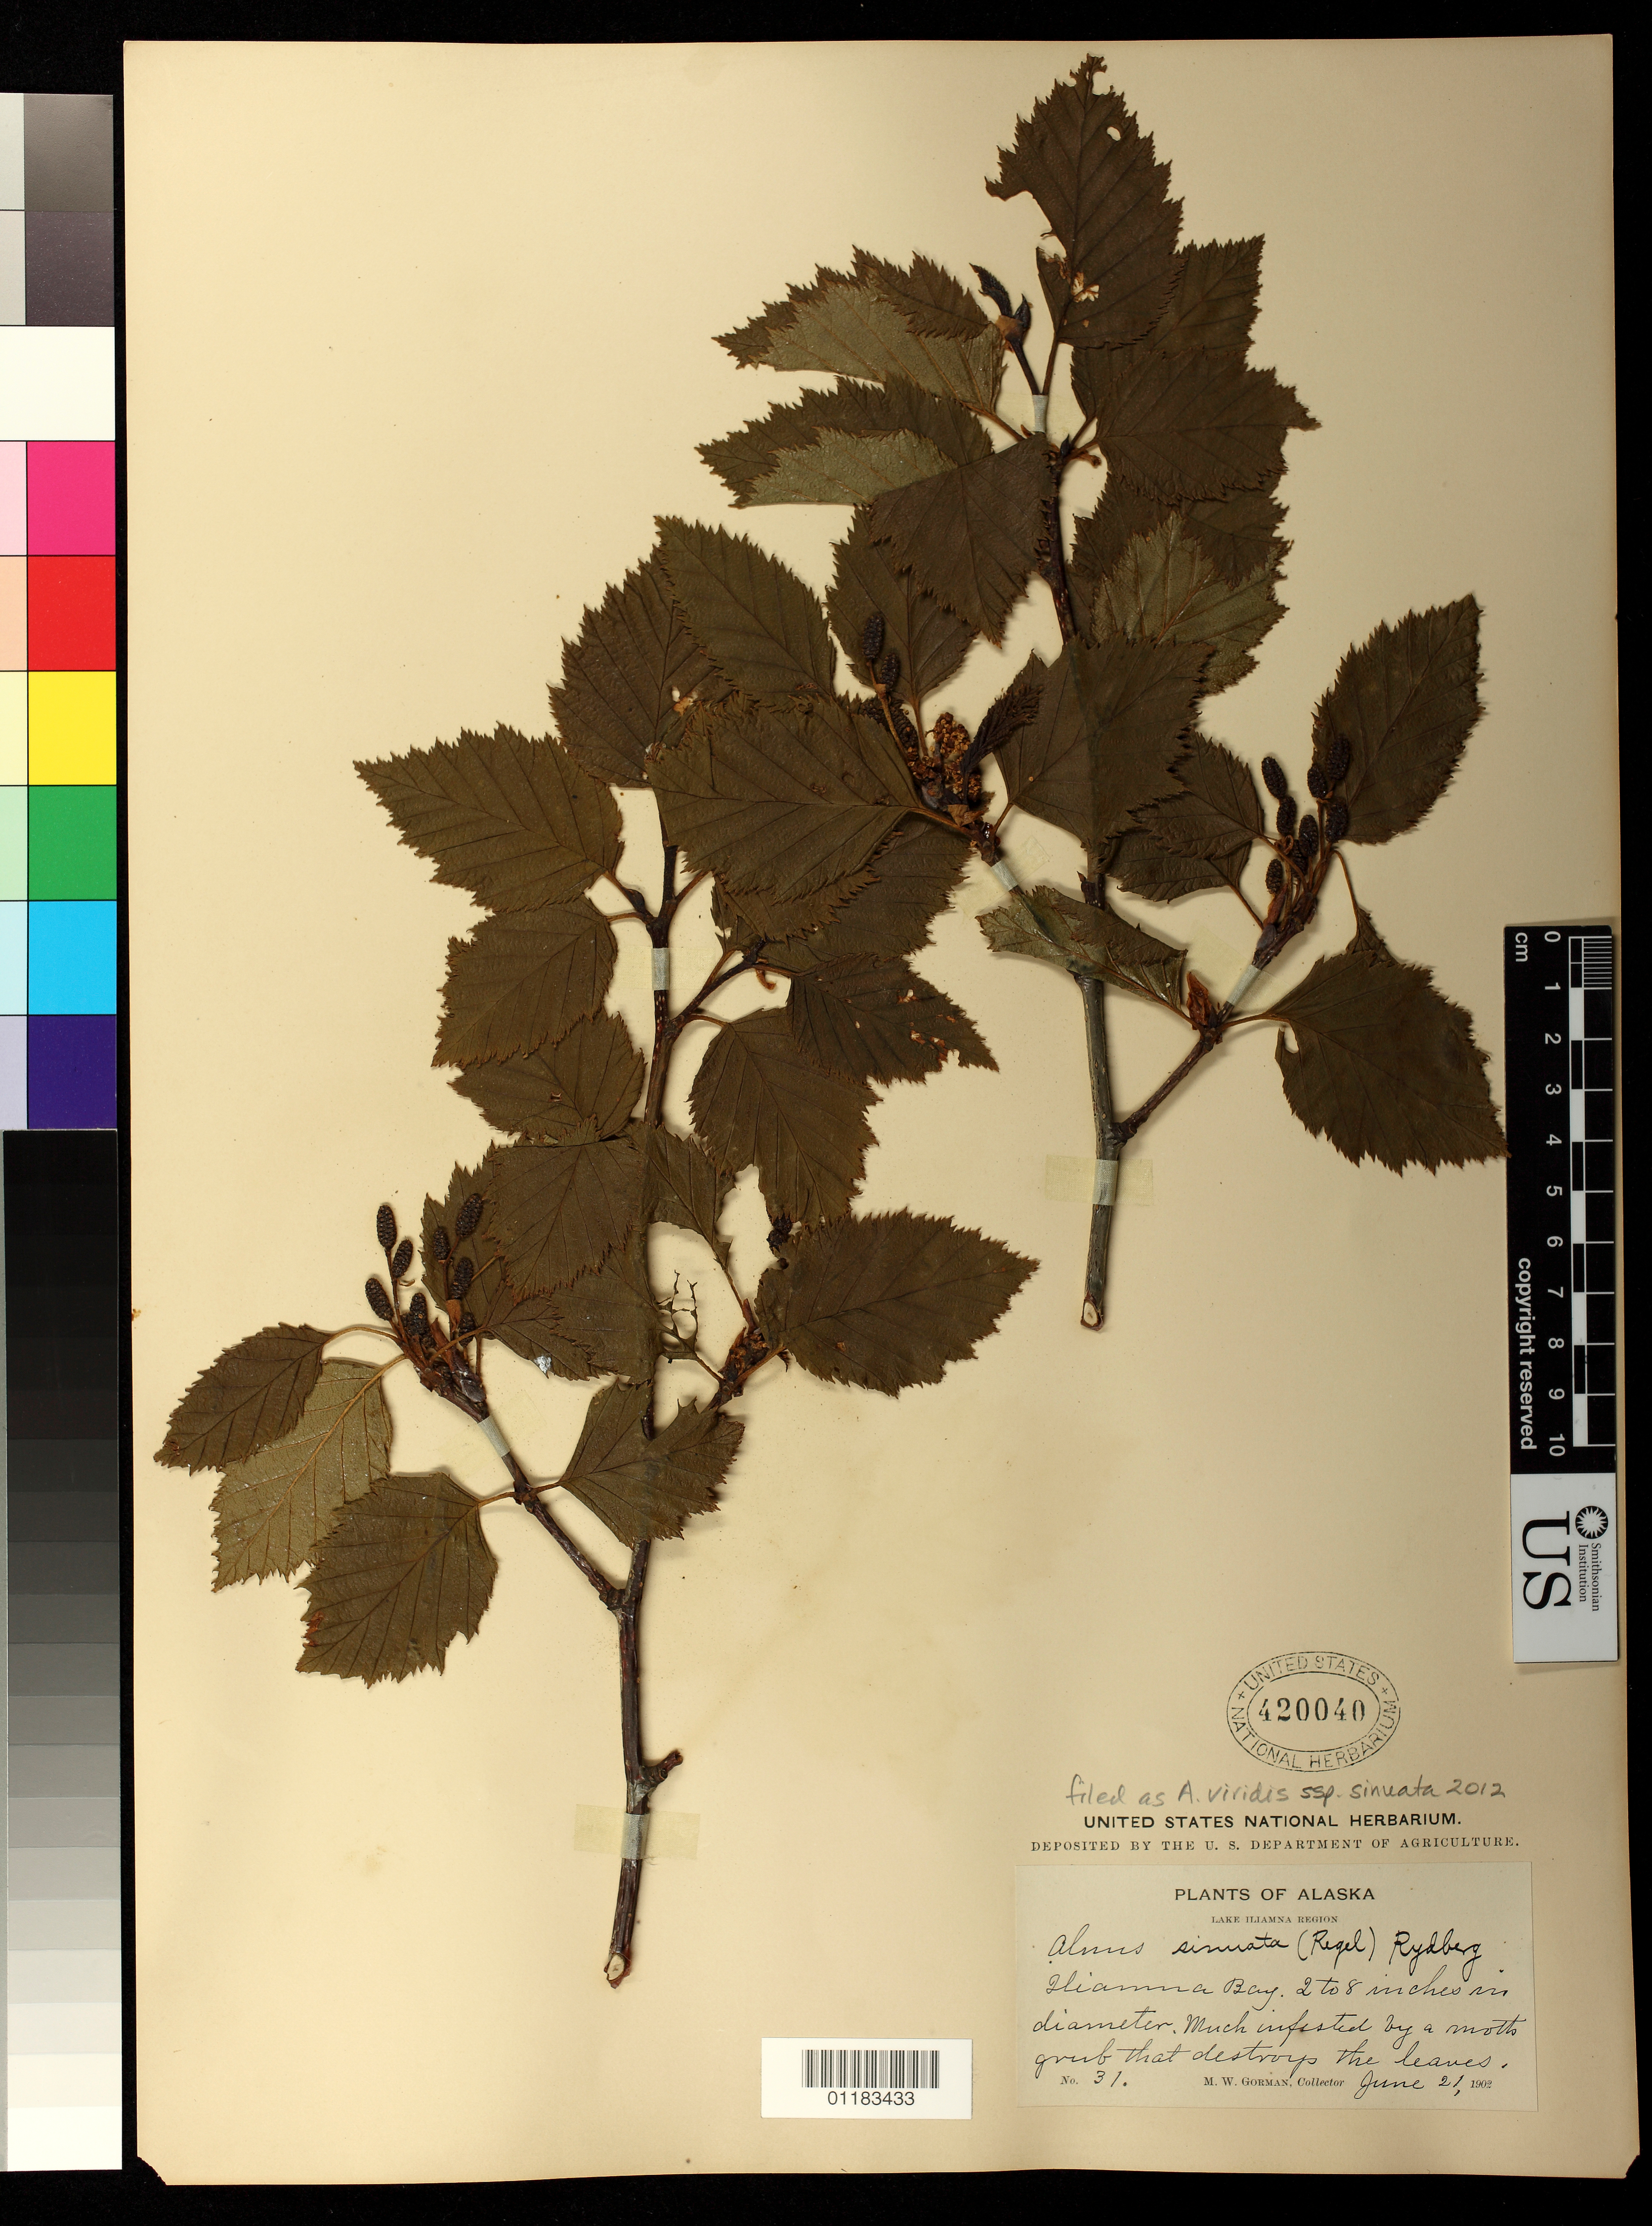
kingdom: Plantae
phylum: Tracheophyta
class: Magnoliopsida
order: Fagales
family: Betulaceae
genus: Alnus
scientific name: Alnus viridis subsp. sinuata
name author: Regel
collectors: M. W. Gorman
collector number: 31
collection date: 1902-06-21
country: United States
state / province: Alaska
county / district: Lake and Peninsula Borough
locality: Iliamna Bay.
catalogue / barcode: US 420040